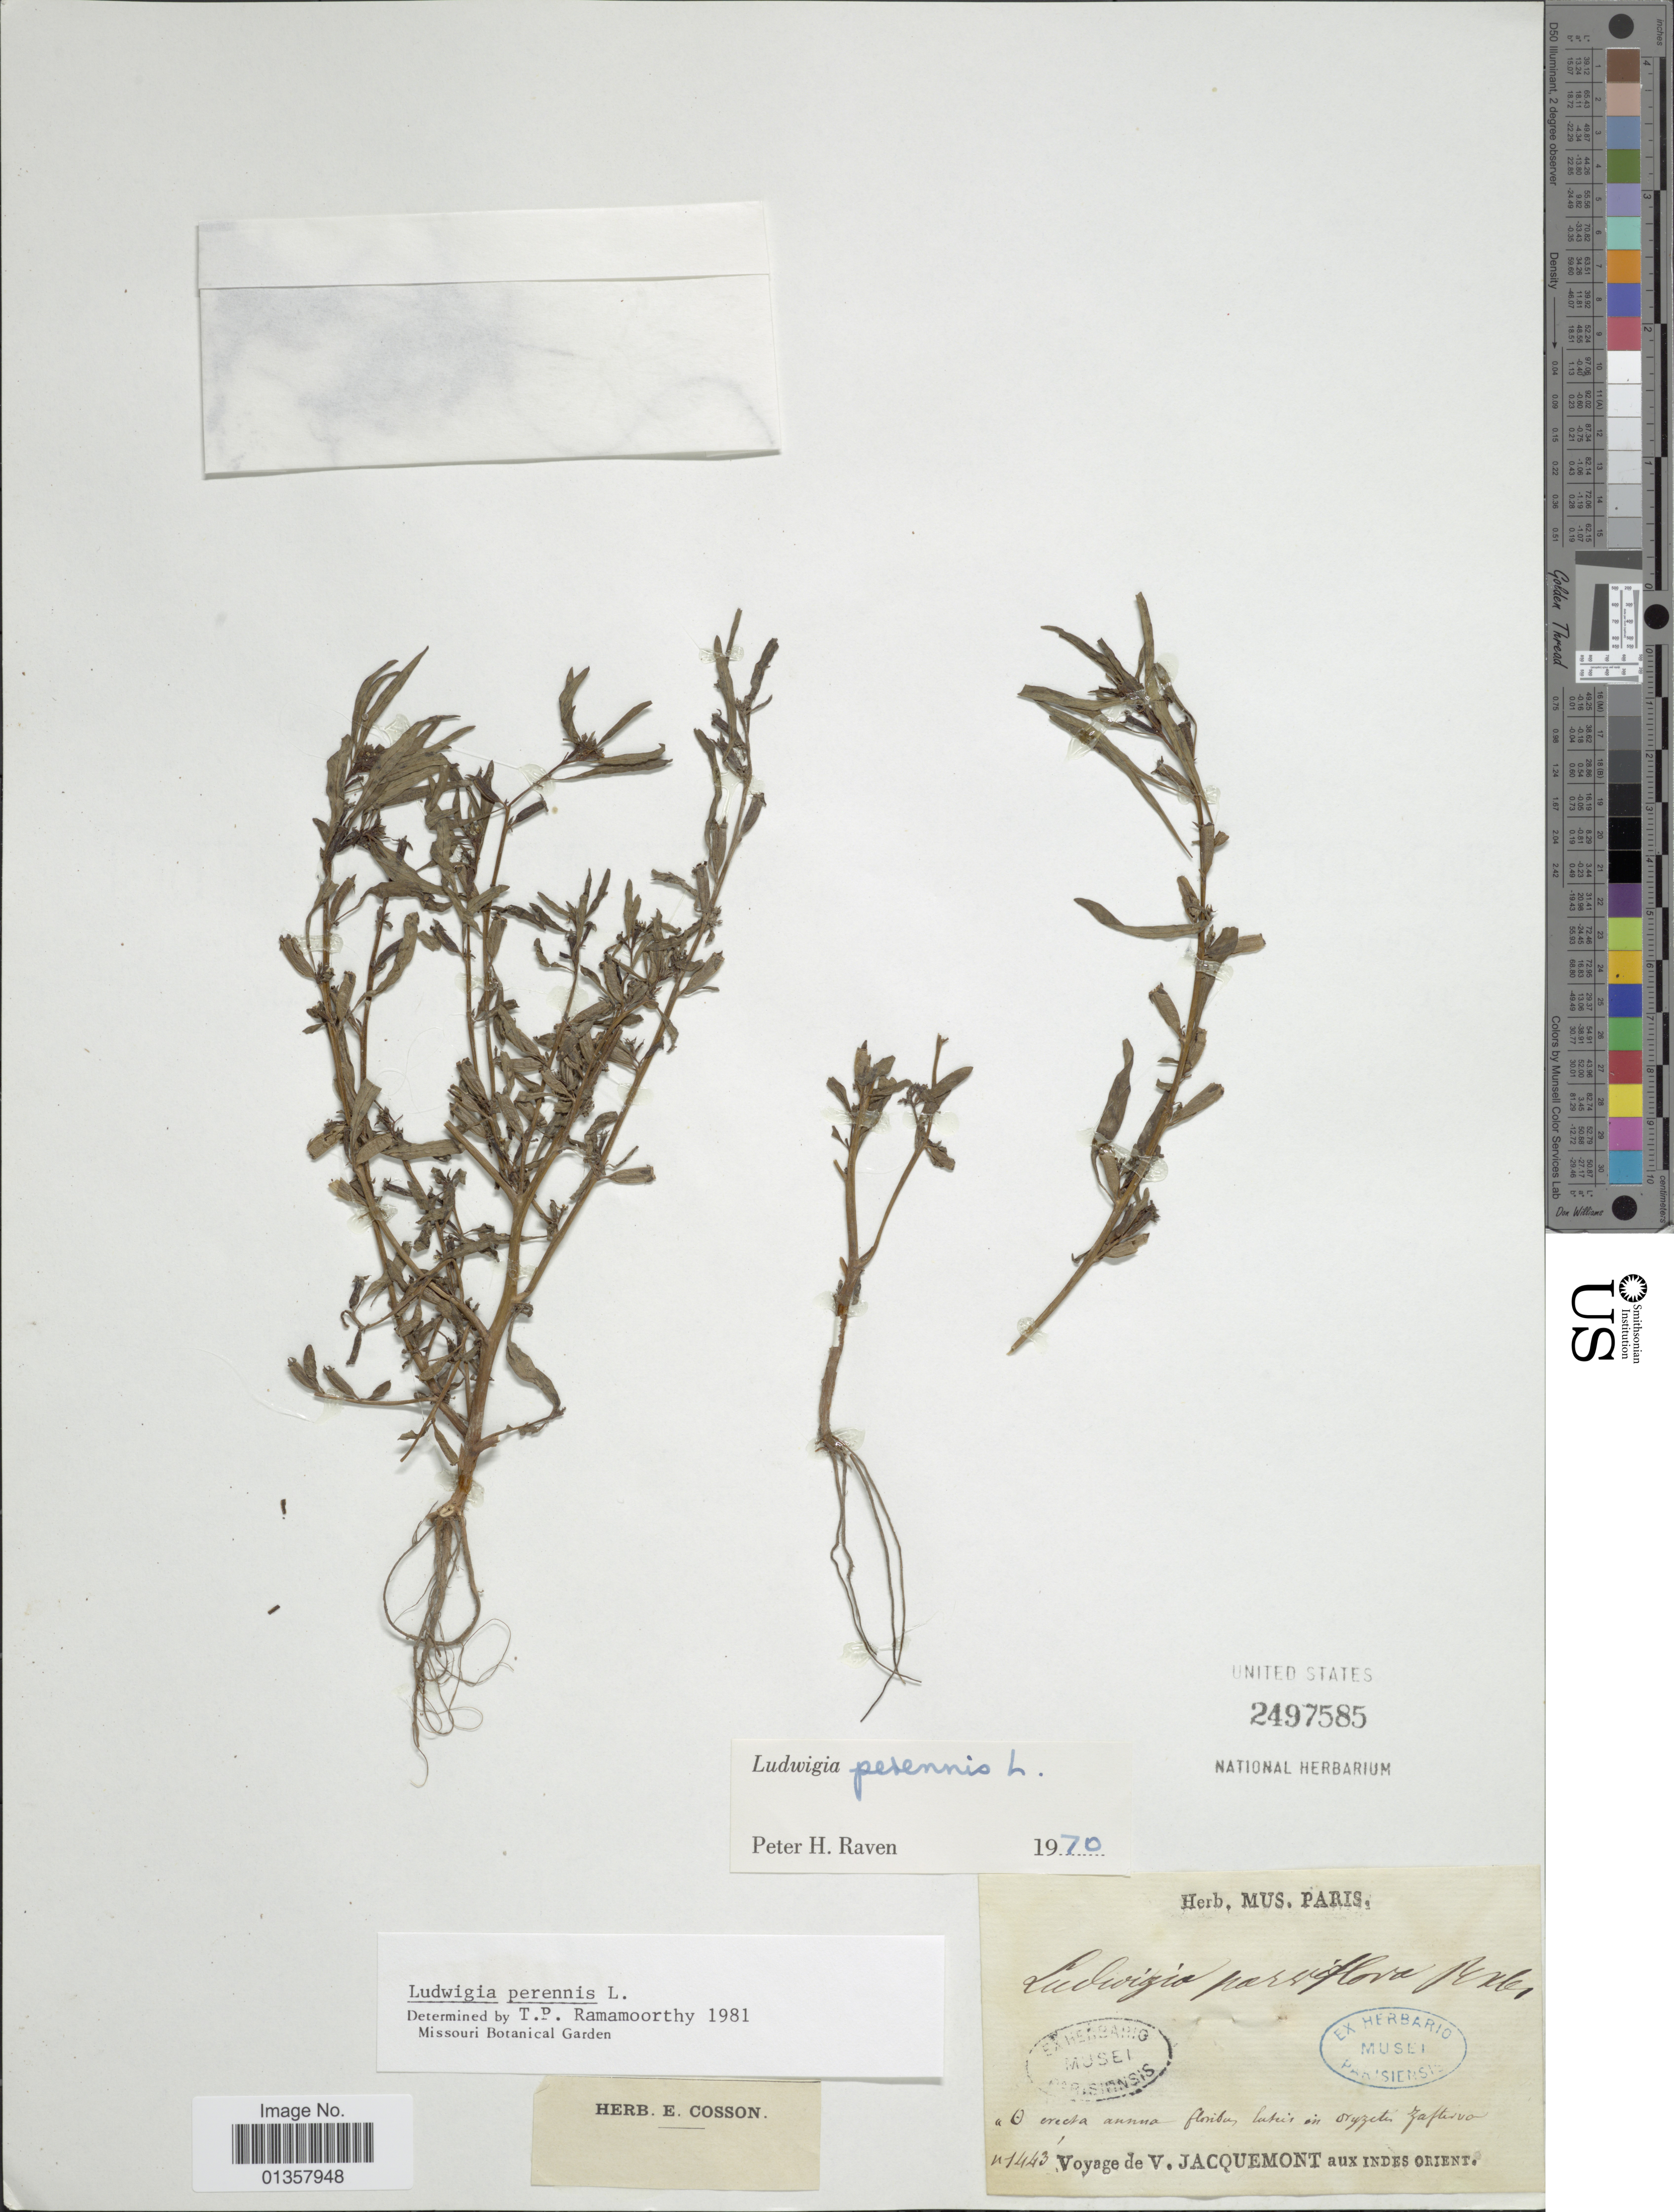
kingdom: Plantae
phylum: Tracheophyta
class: Magnoliopsida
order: Myrtales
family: Onagraceae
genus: Ludwigia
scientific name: Ludwigia perennis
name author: L.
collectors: V. Jacquemont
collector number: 1443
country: India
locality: Aux Indes Orient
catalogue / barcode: US 2497585